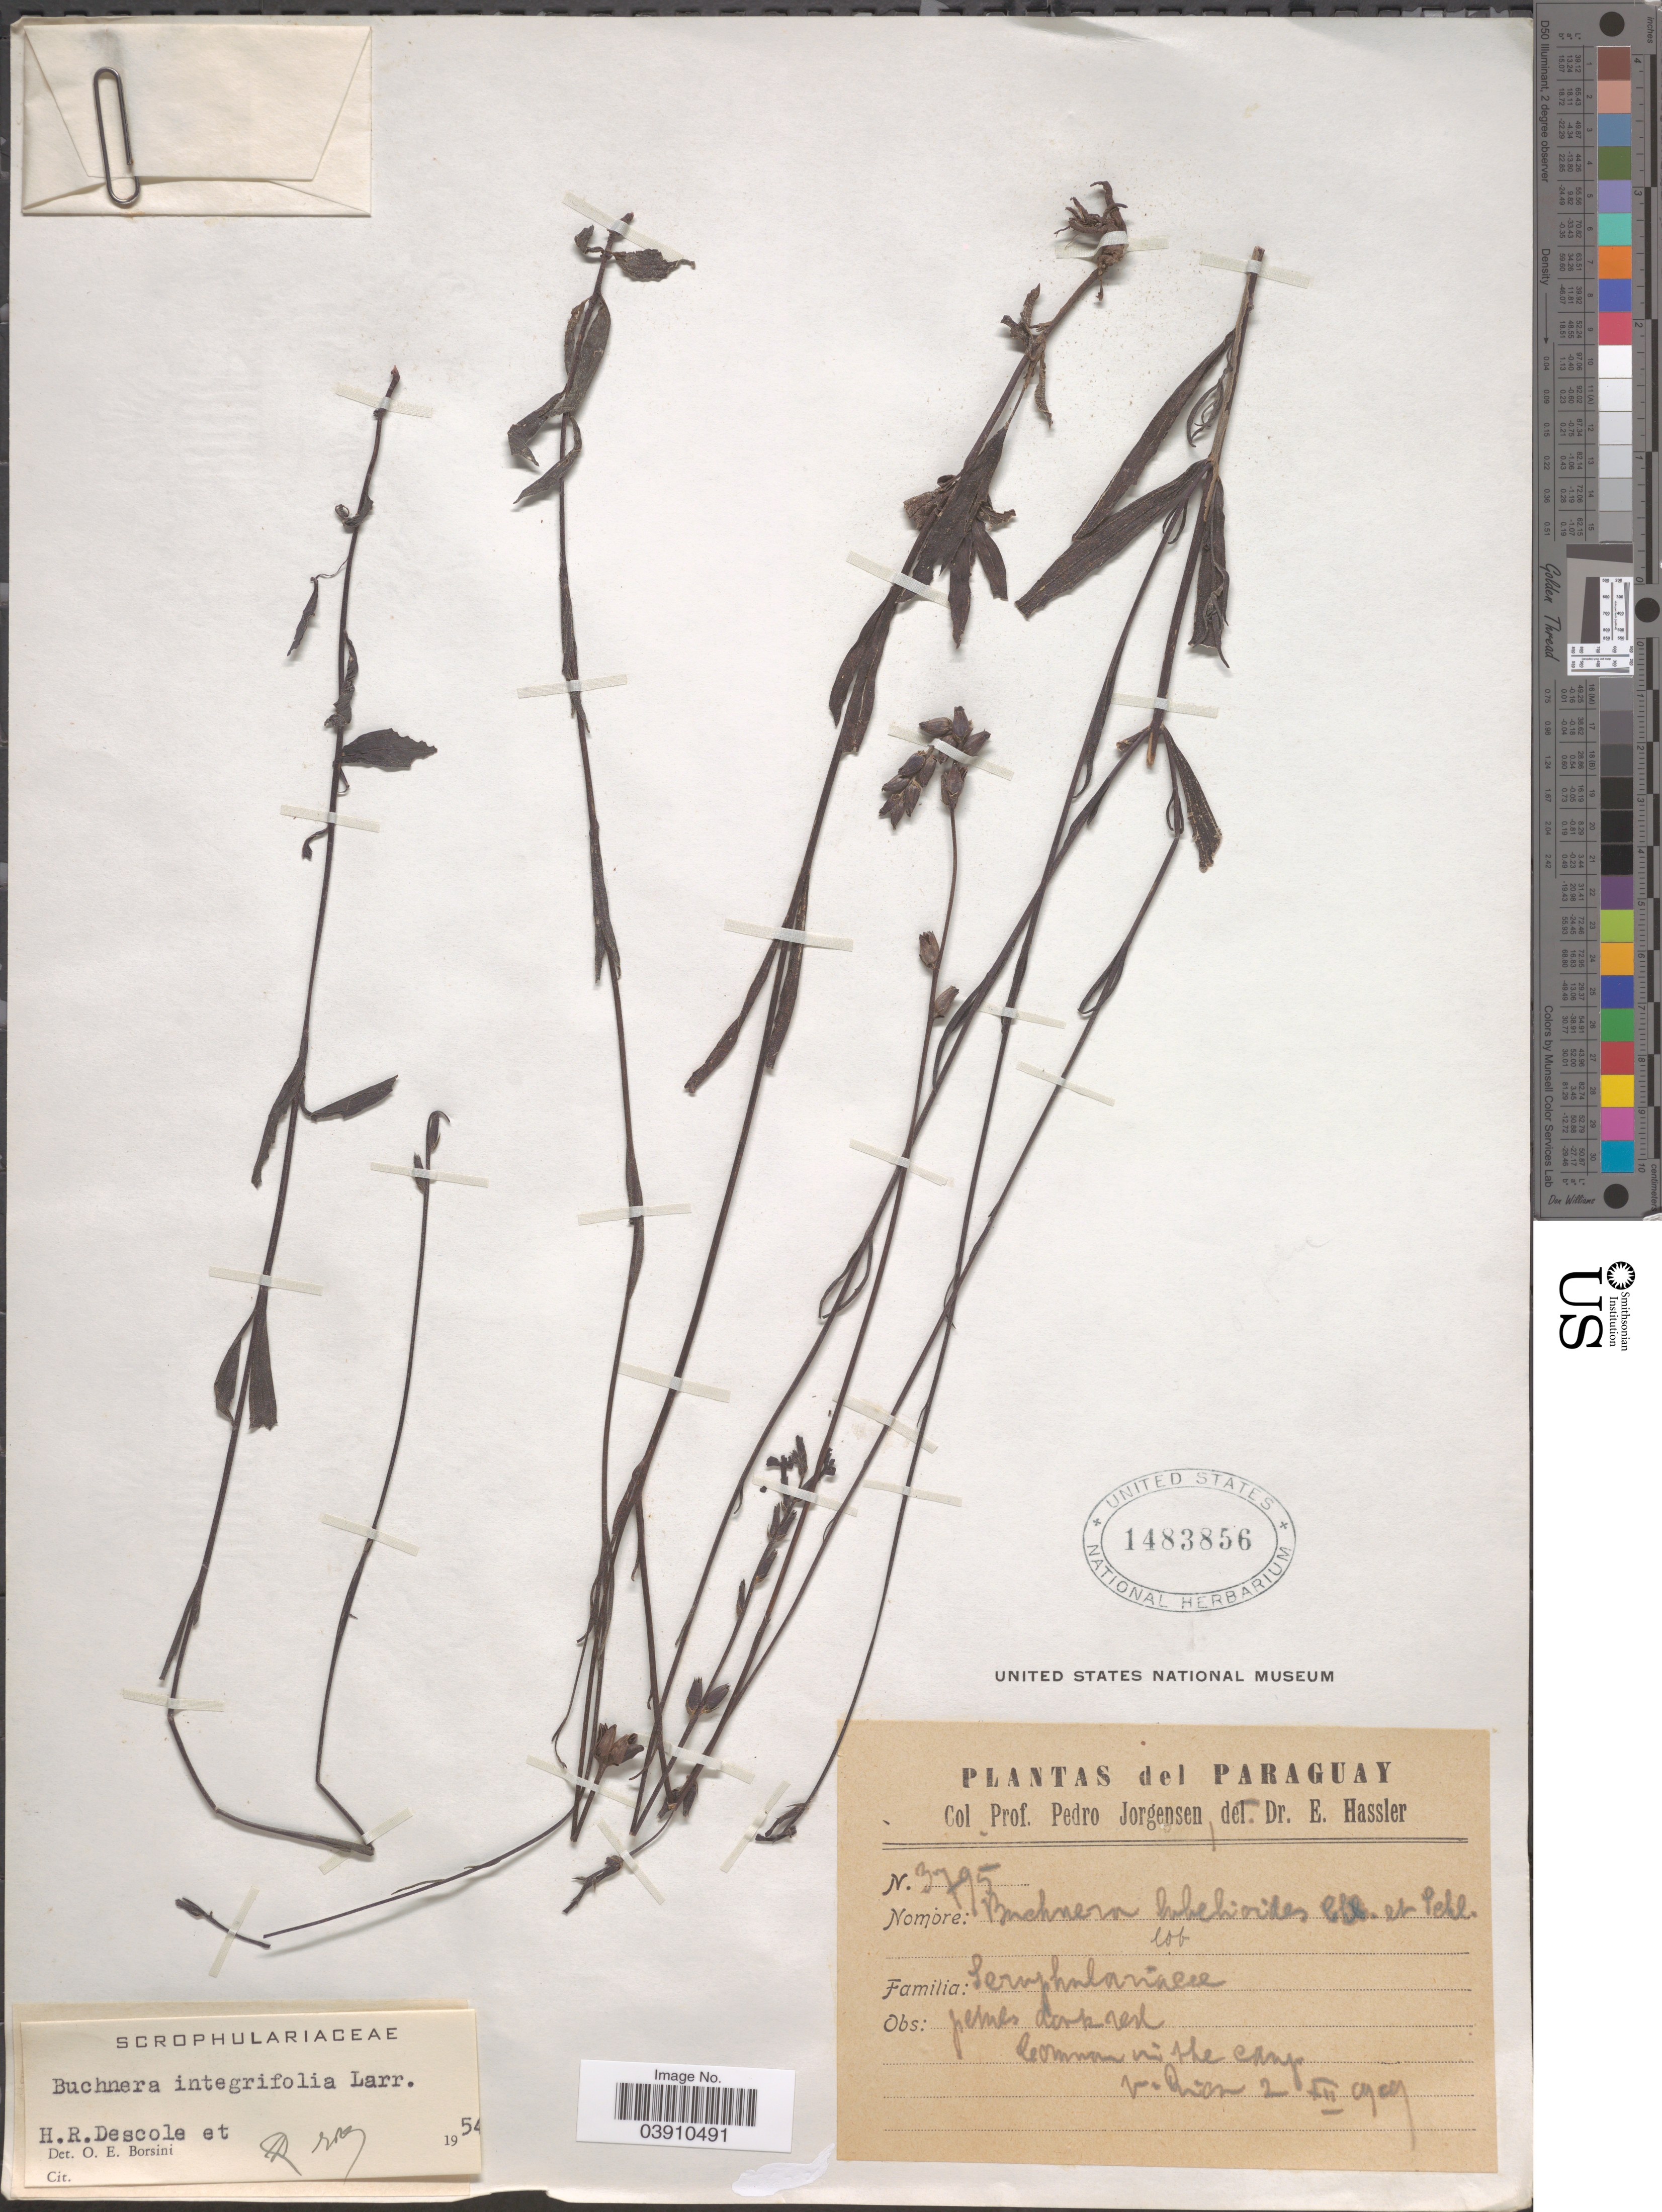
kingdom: Plantae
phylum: Tracheophyta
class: Magnoliopsida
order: Lamiales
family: Orobanchaceae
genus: Buchnera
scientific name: Buchnera integrifolia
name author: Larrañaga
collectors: P. Jörgensen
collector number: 3795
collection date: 1919-12-02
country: Paraguay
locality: In the camp V. Rica.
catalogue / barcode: US 1483856